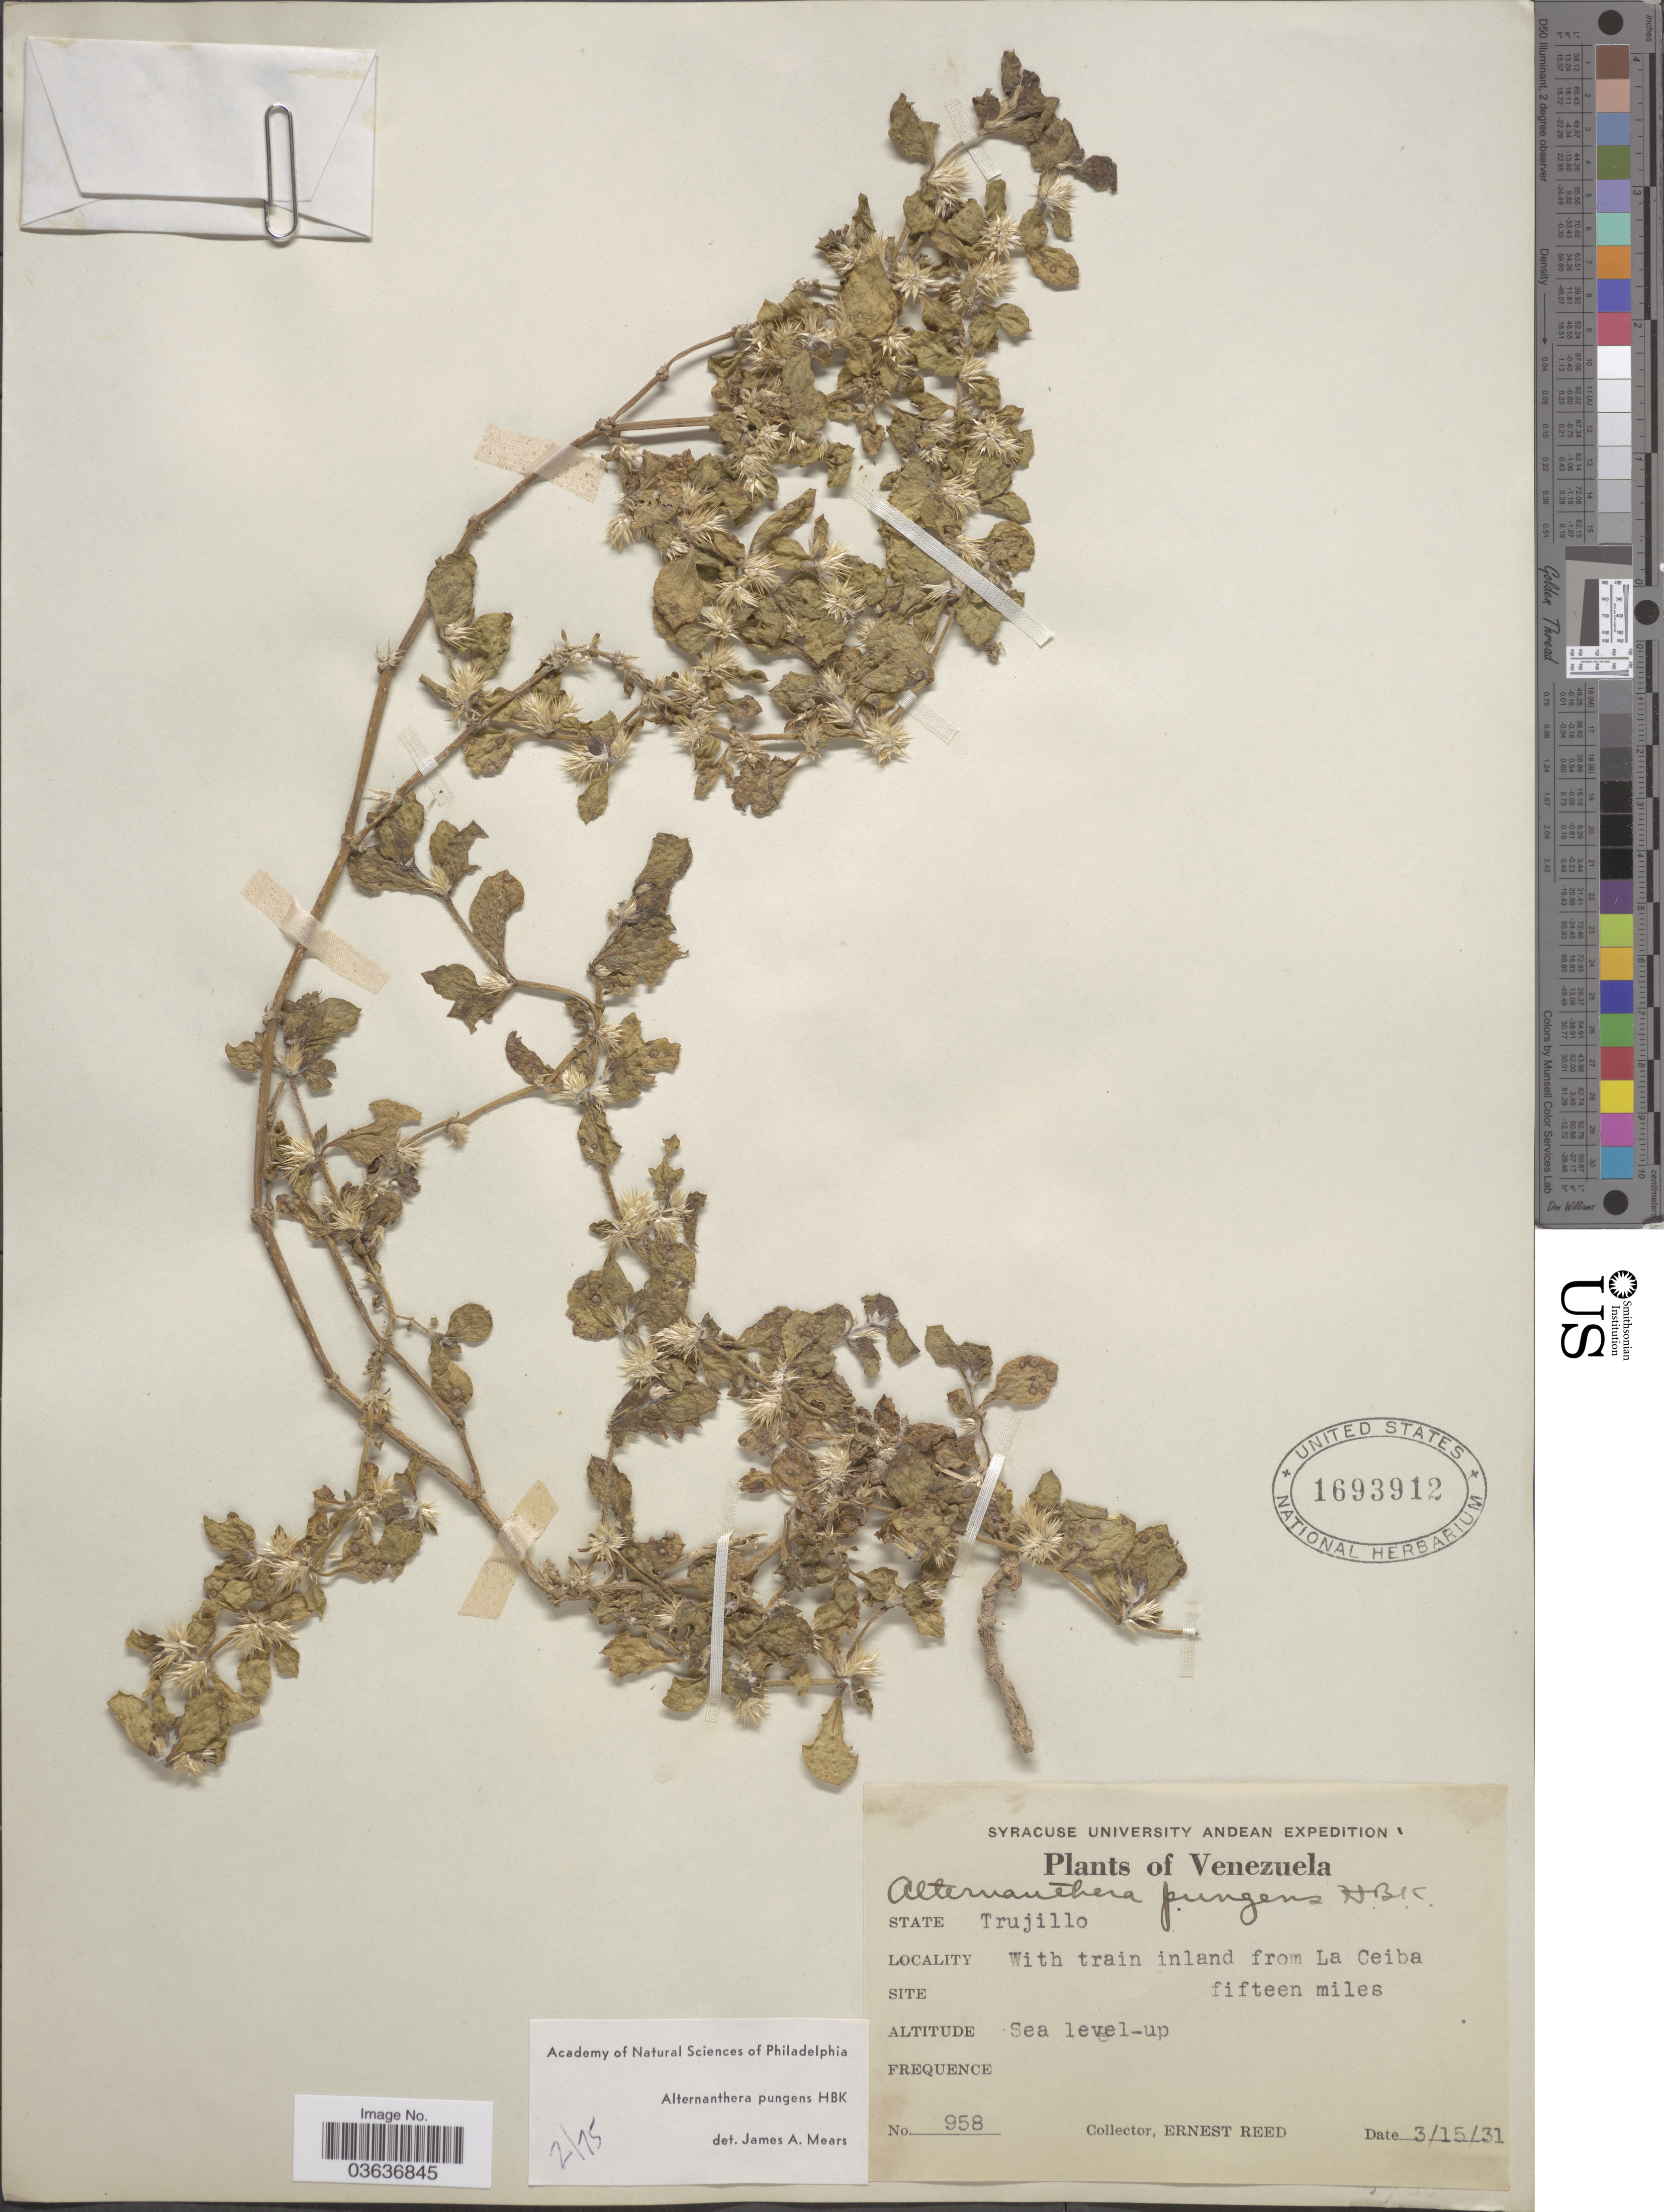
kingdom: Plantae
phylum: Tracheophyta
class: Magnoliopsida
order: Caryophyllales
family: Amaranthaceae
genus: Alternanthera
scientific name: Alternanthera pungens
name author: Kunth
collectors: E. Reed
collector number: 958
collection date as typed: Transcribed d/m/y: 15/3/31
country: Venezuela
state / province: Trujillo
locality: With train inland from La Ceiba fifteen miles.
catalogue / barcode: US 1693912